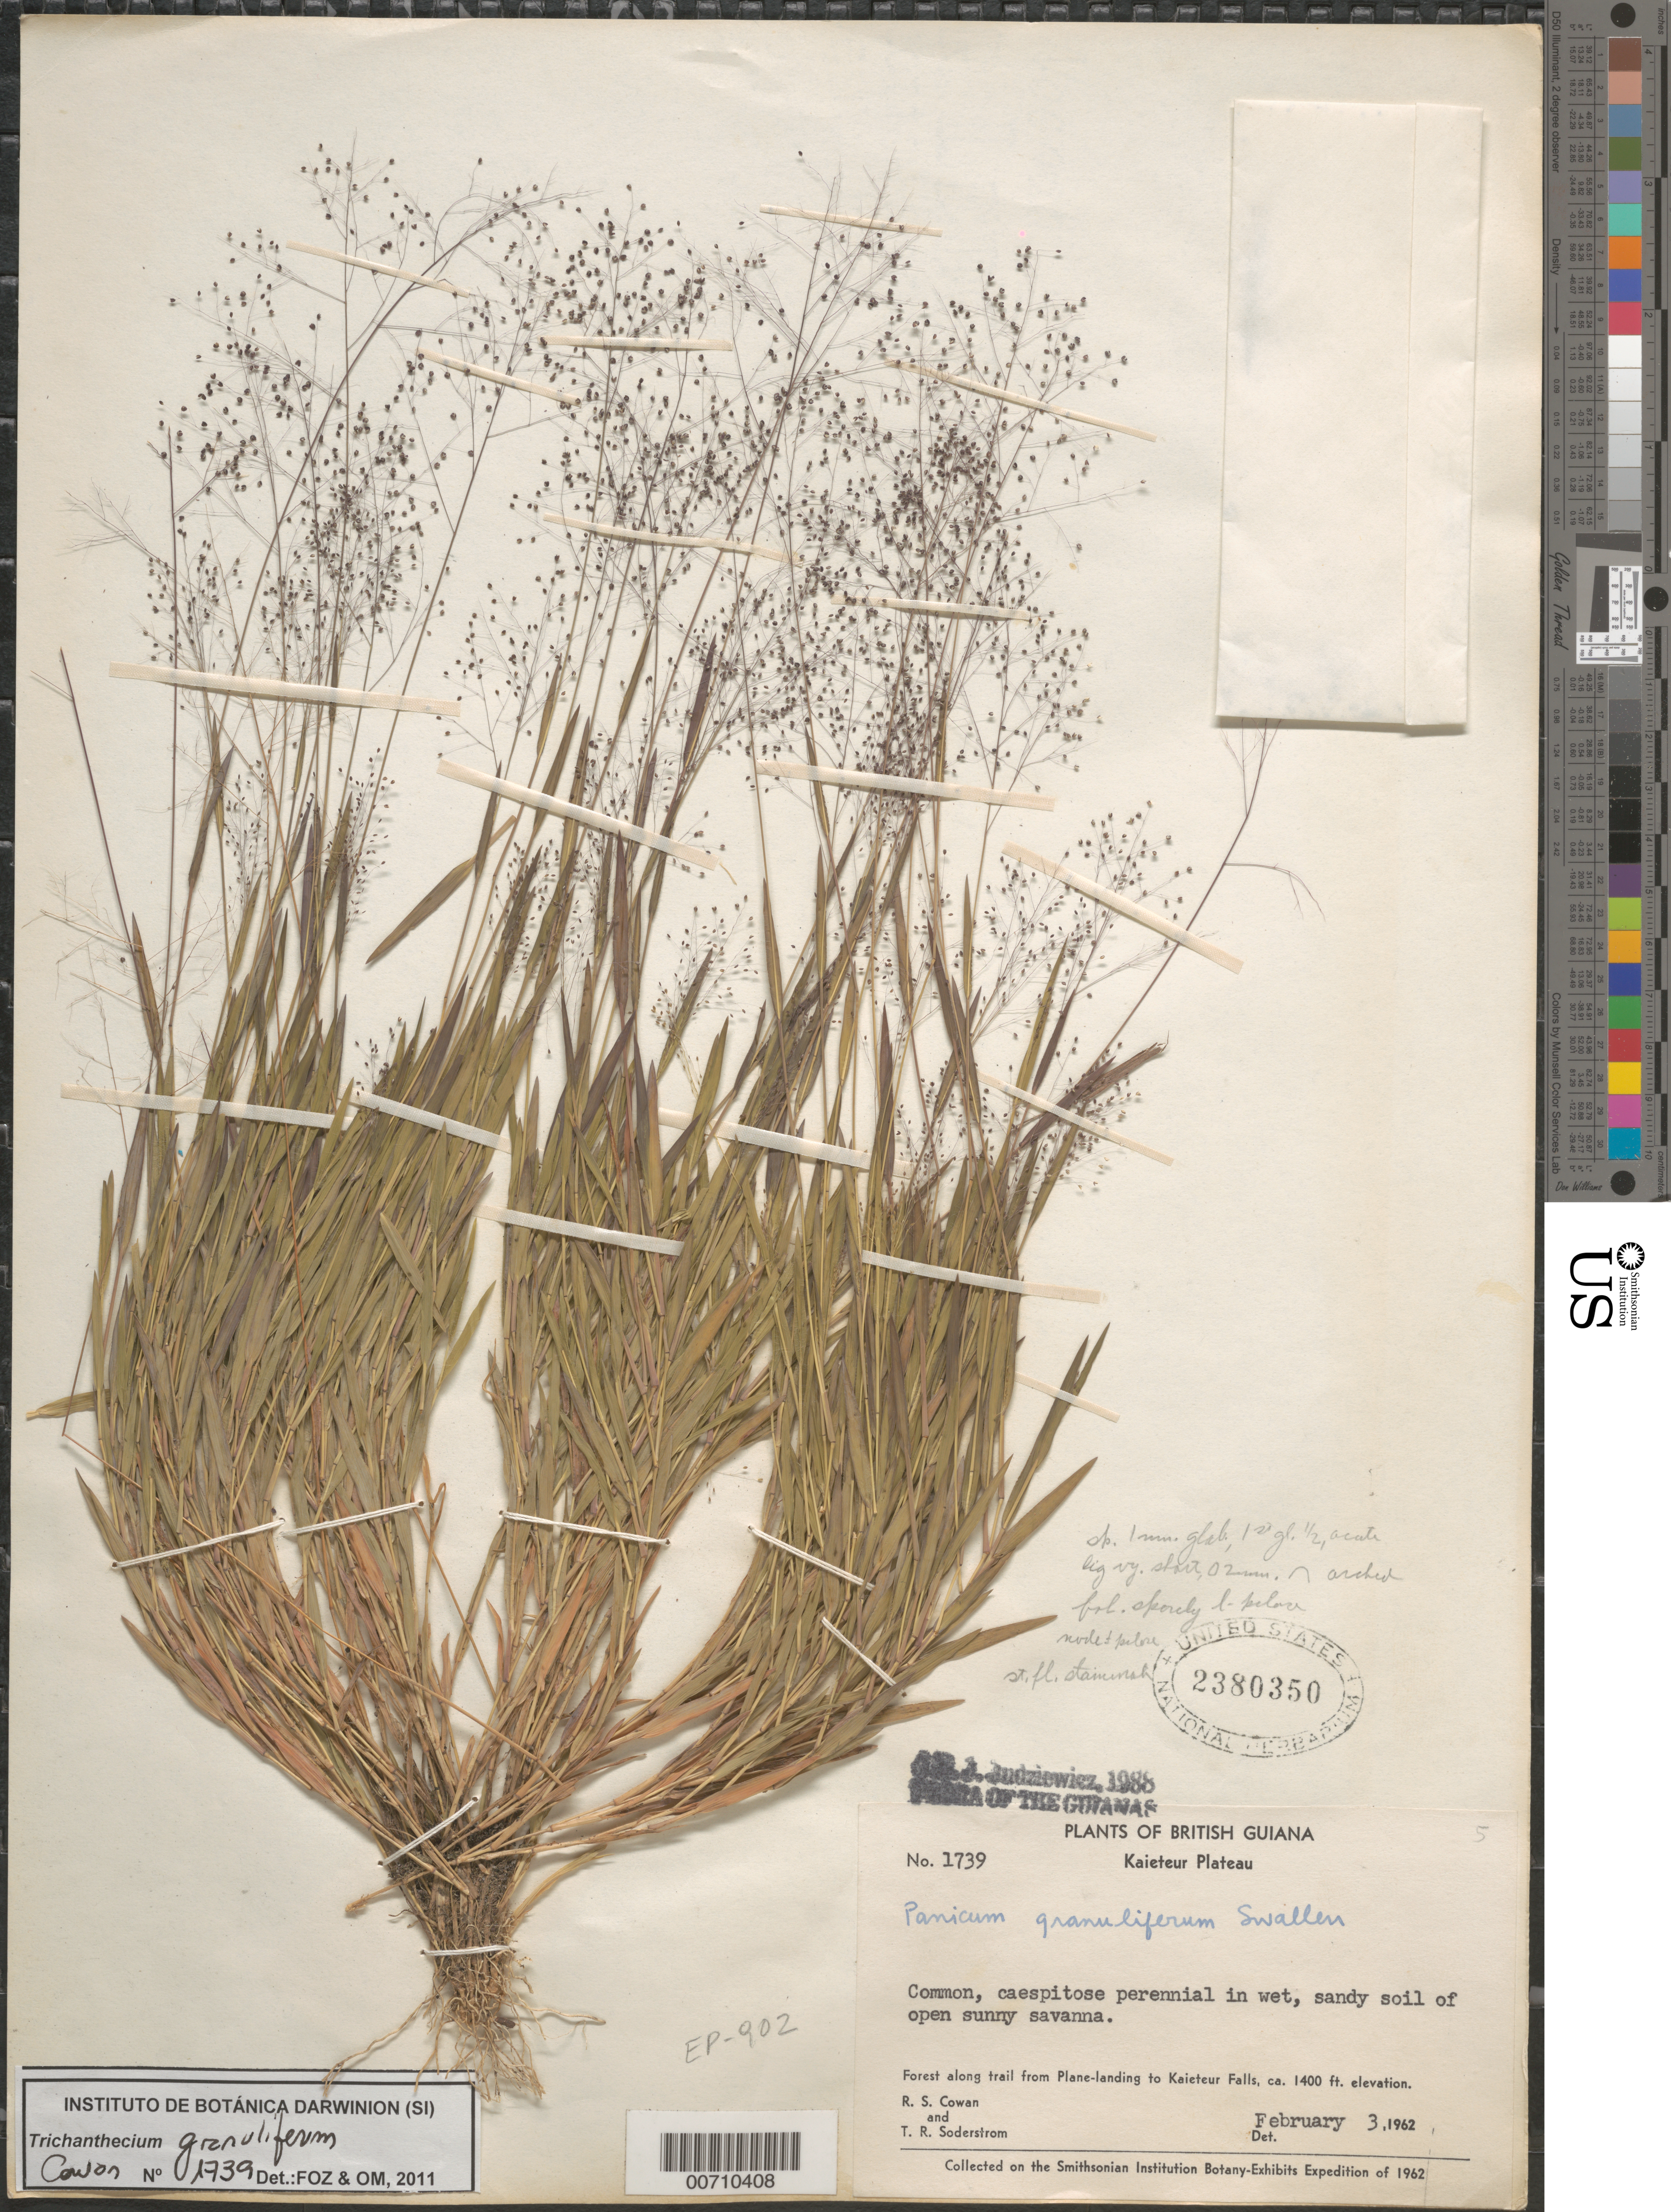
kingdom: Plantae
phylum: Tracheophyta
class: Liliopsida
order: Poales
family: Poaceae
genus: Panicum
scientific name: Panicum granuliferum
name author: Kunth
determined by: Zuloaga, F. O.; Morrone, O. N.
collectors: R. S. Cowan & T. R. Soderstrom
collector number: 1739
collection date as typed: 3-Feb-62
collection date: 1962-02-03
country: Guyana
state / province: Potaro-Siparuni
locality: Kaieteur Plateau, along trail from plane landing to Kaieteur Falls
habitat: Wet sandy soil of open sunny savanna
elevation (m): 427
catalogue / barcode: US 2380350